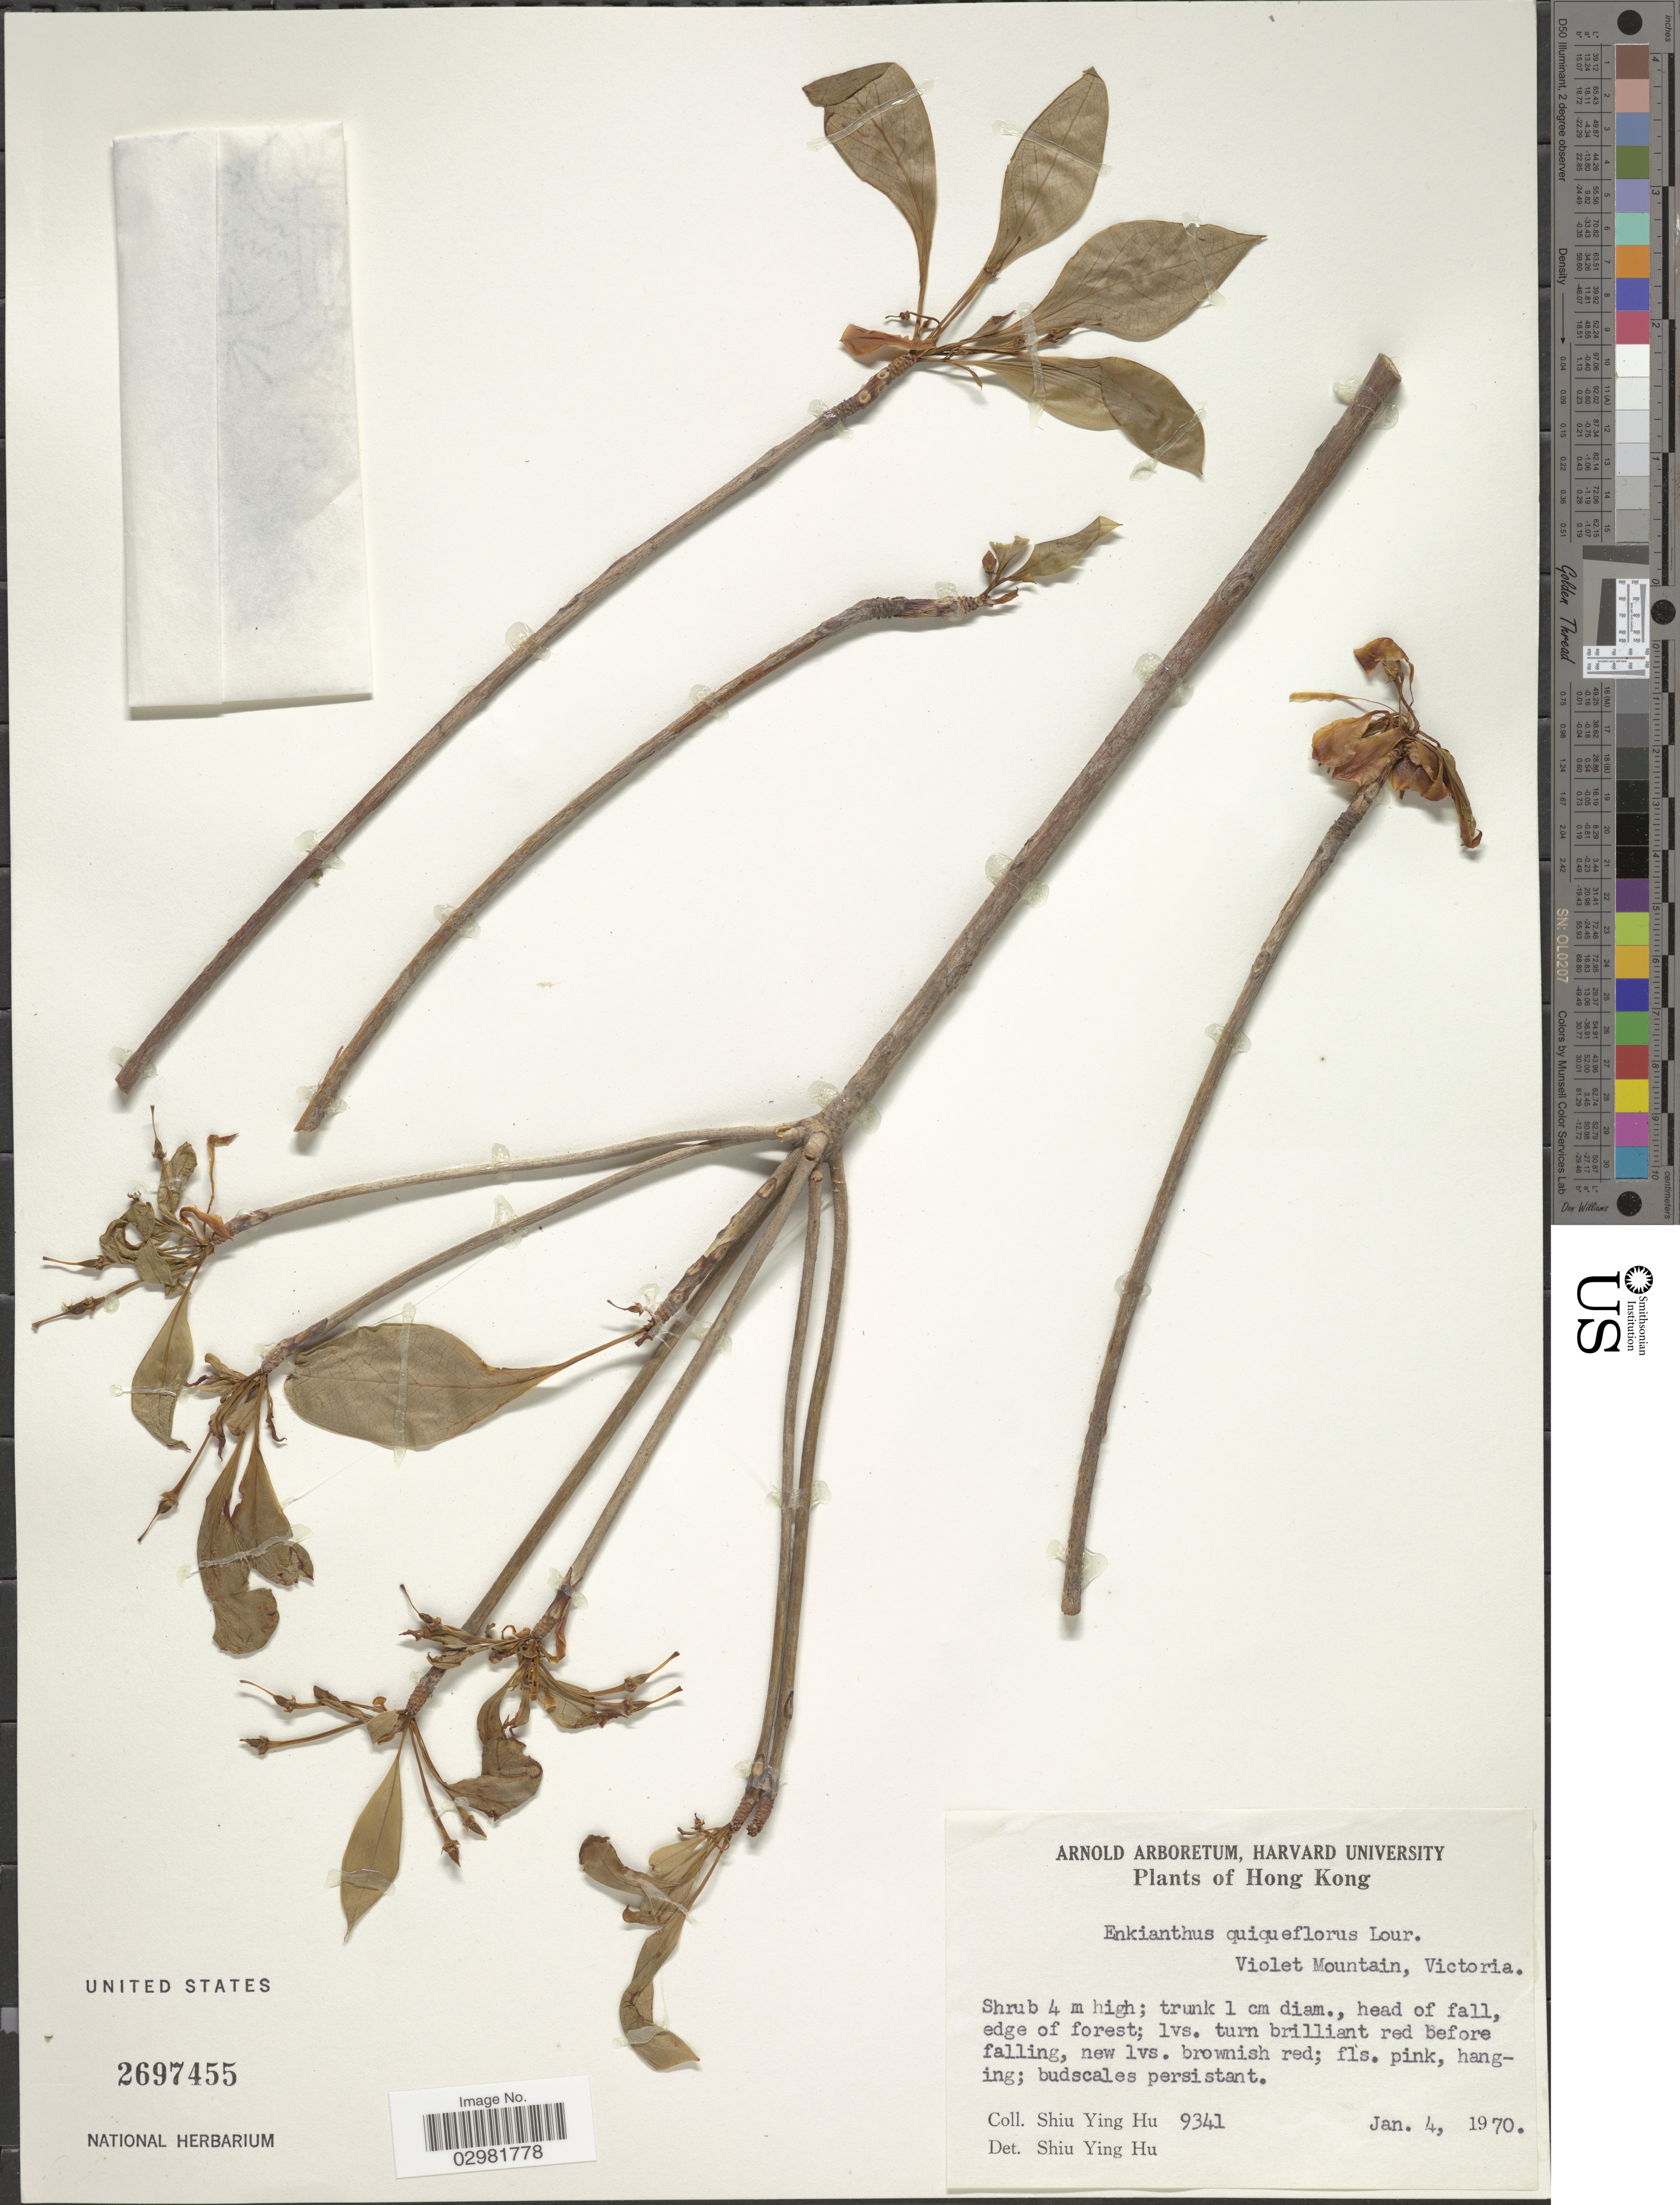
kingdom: Plantae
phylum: Tracheophyta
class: Magnoliopsida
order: Ericales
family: Ericaceae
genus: Enkianthus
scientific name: Enkianthus quinqueflorus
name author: Lour.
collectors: S. Y. Hu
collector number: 9341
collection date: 1970-01-04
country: China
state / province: Hong Kong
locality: Voilet Mountain, Victoria.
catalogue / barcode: US 2697455